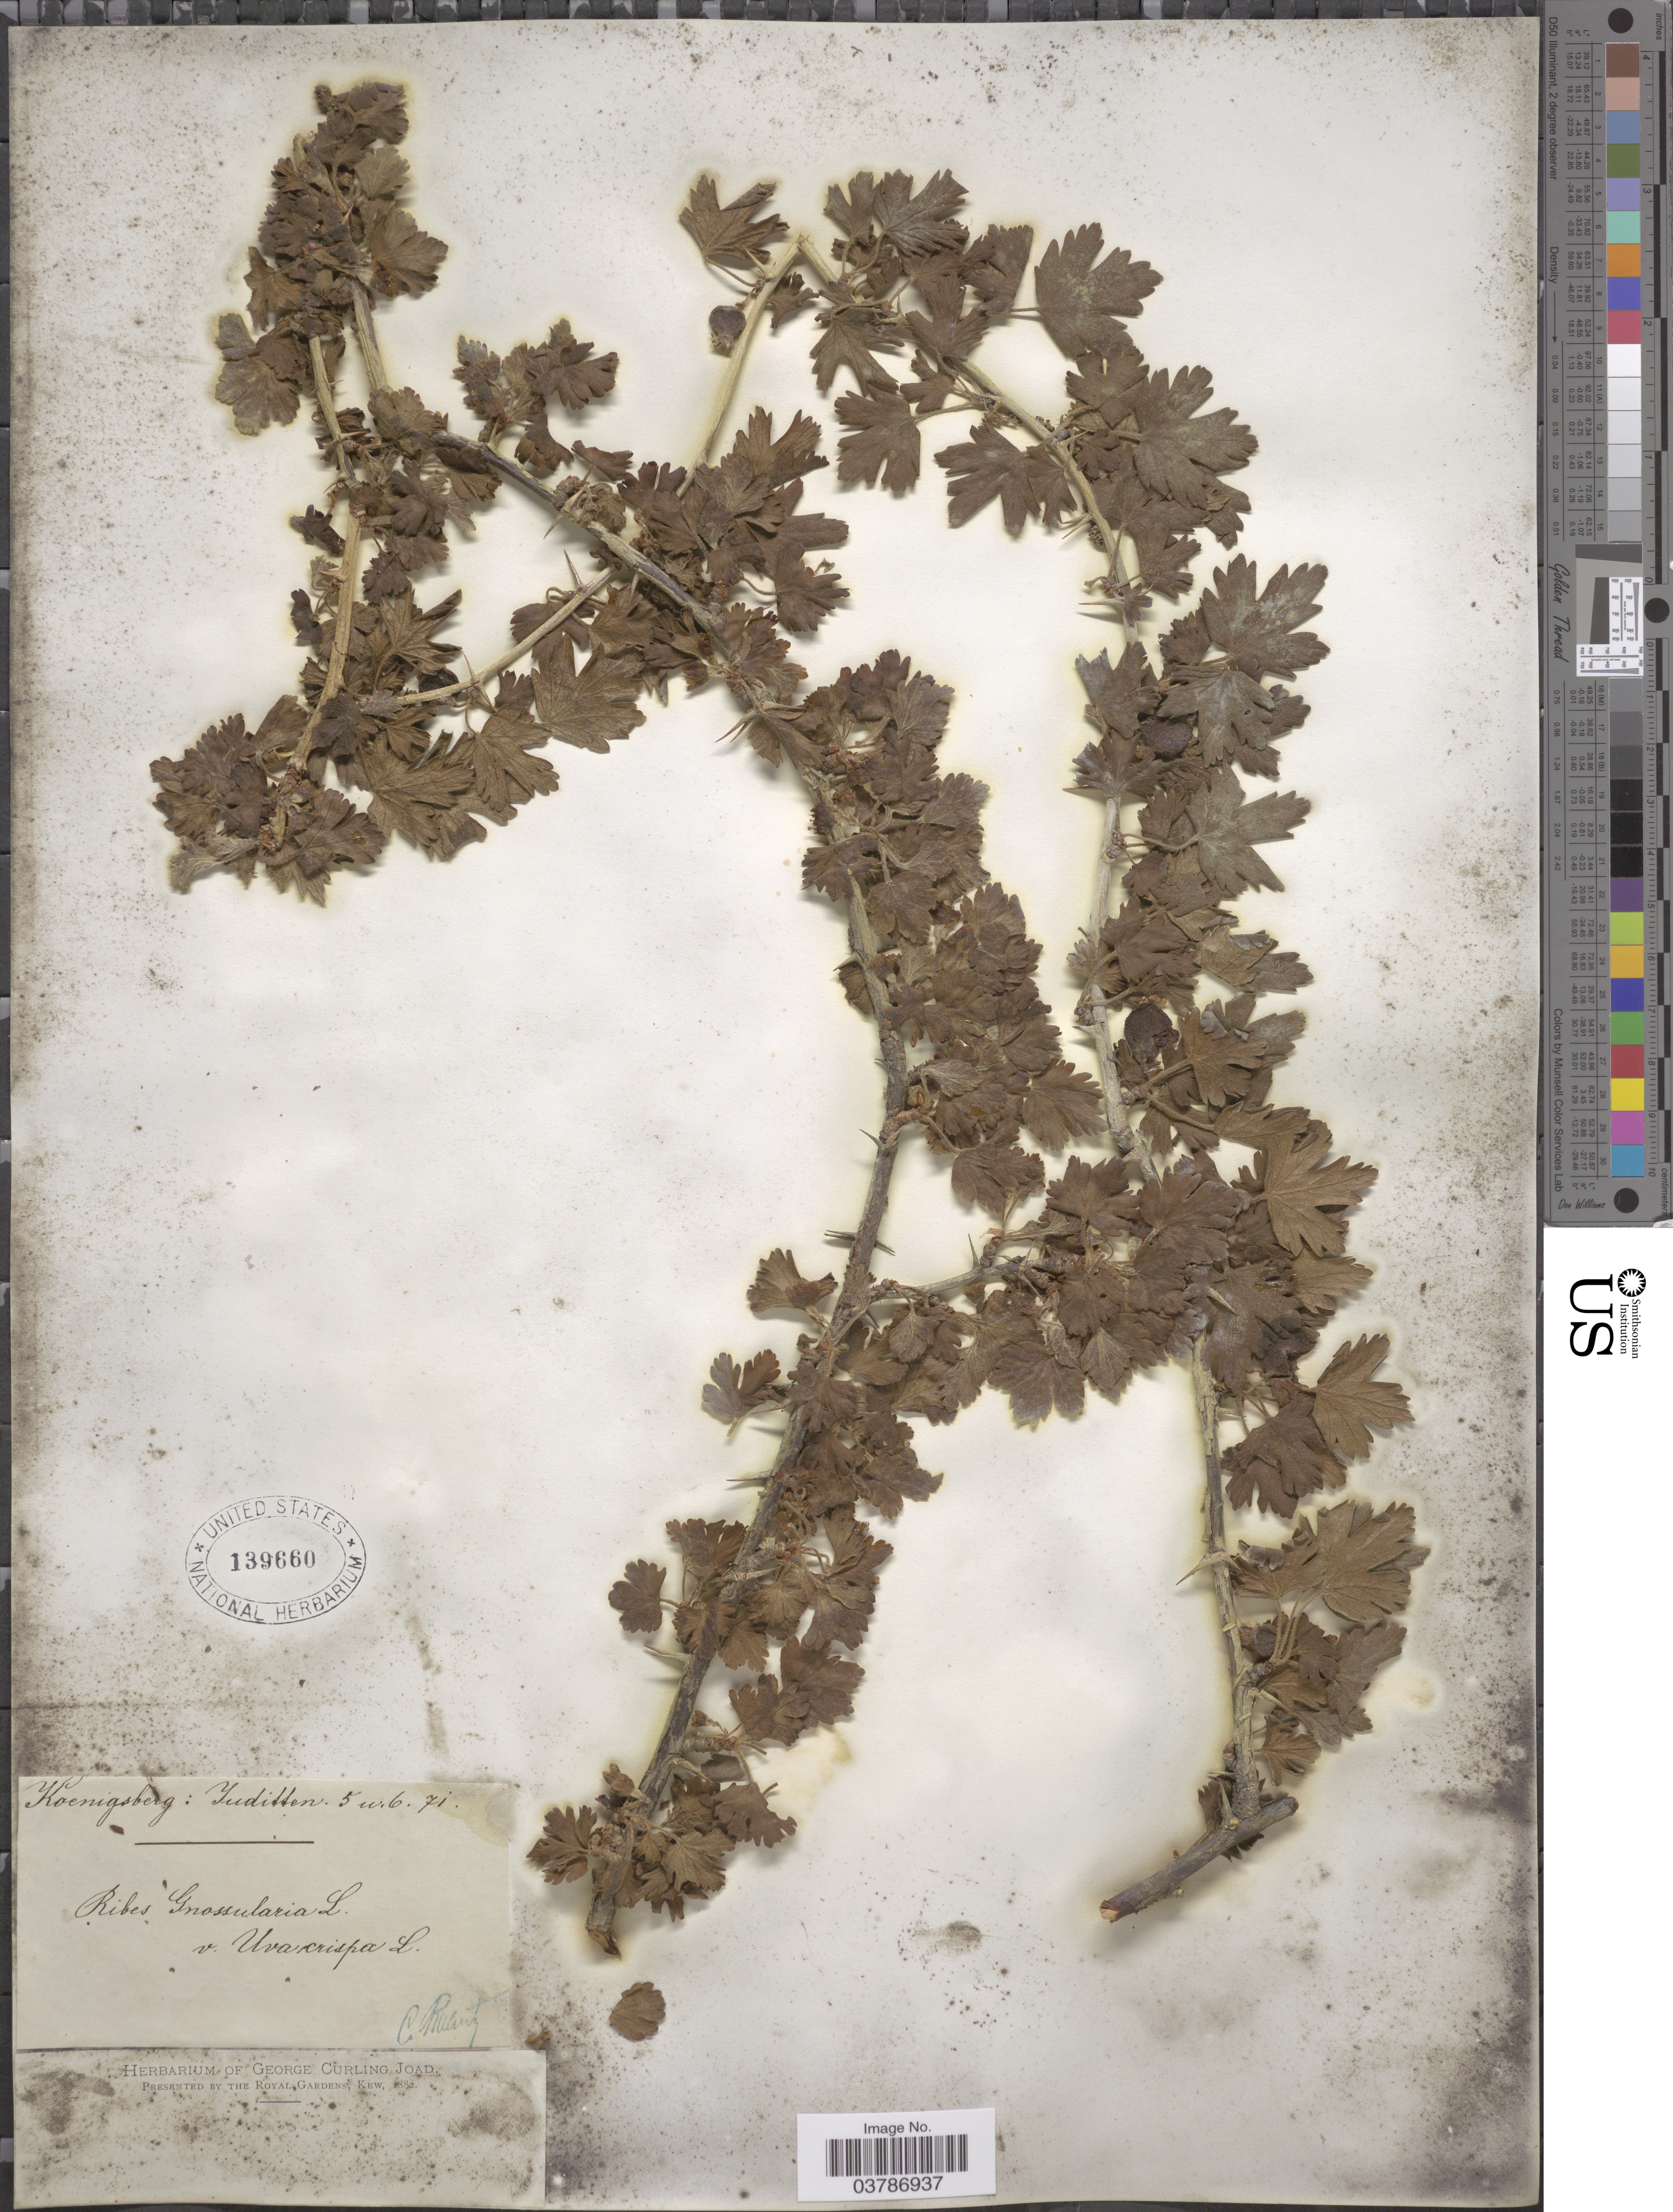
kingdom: Plantae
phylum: Tracheophyta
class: Magnoliopsida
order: Saxifragales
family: Grossulariaceae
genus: Ribes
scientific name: Ribes uva-crispa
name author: L.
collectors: C. Raenitz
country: Russian Federation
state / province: Kaliningrad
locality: Koenigsberg: Yuditten. 5 u. 6. 7i.*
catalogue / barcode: US 139660